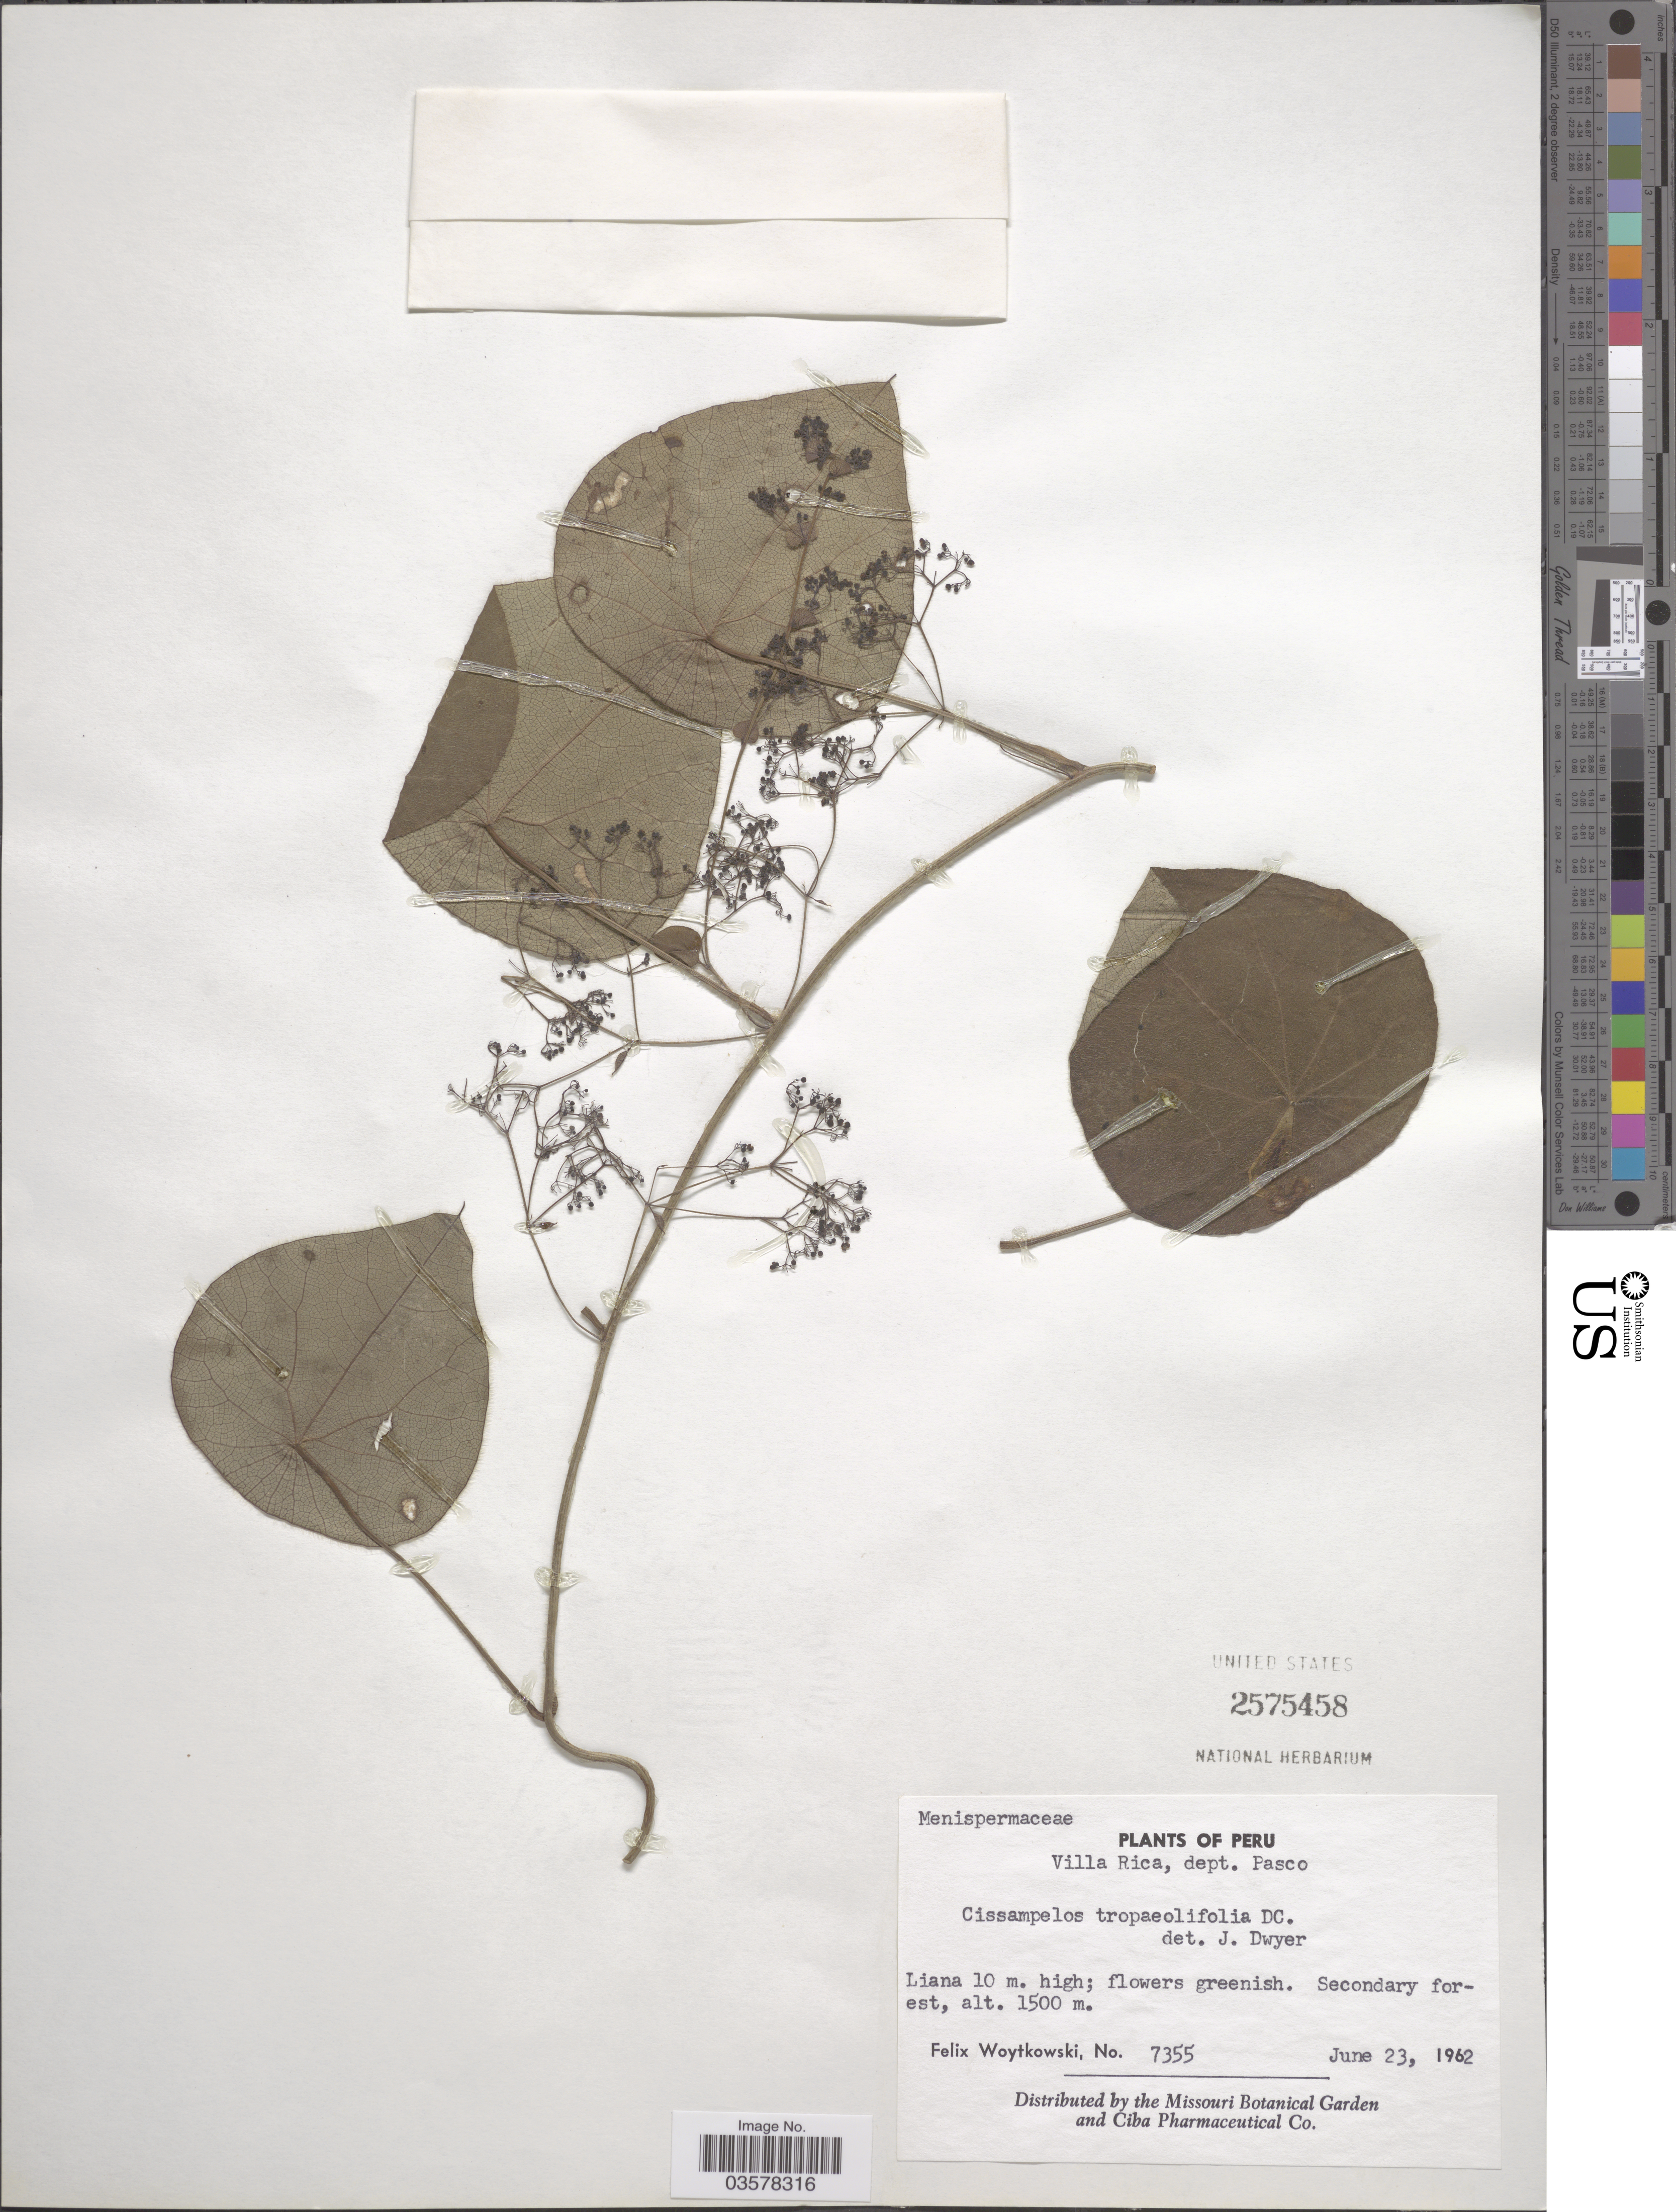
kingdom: Plantae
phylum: Tracheophyta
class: Magnoliopsida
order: Ranunculales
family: Menispermaceae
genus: Cissampelos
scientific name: Cissampelos tropaeolifolia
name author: DC.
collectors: F. Woytkowski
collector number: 7355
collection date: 1962-06-23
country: Peru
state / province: Pasco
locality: Villa Rica, dept. Pasco.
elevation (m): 1500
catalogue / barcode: US 2575458